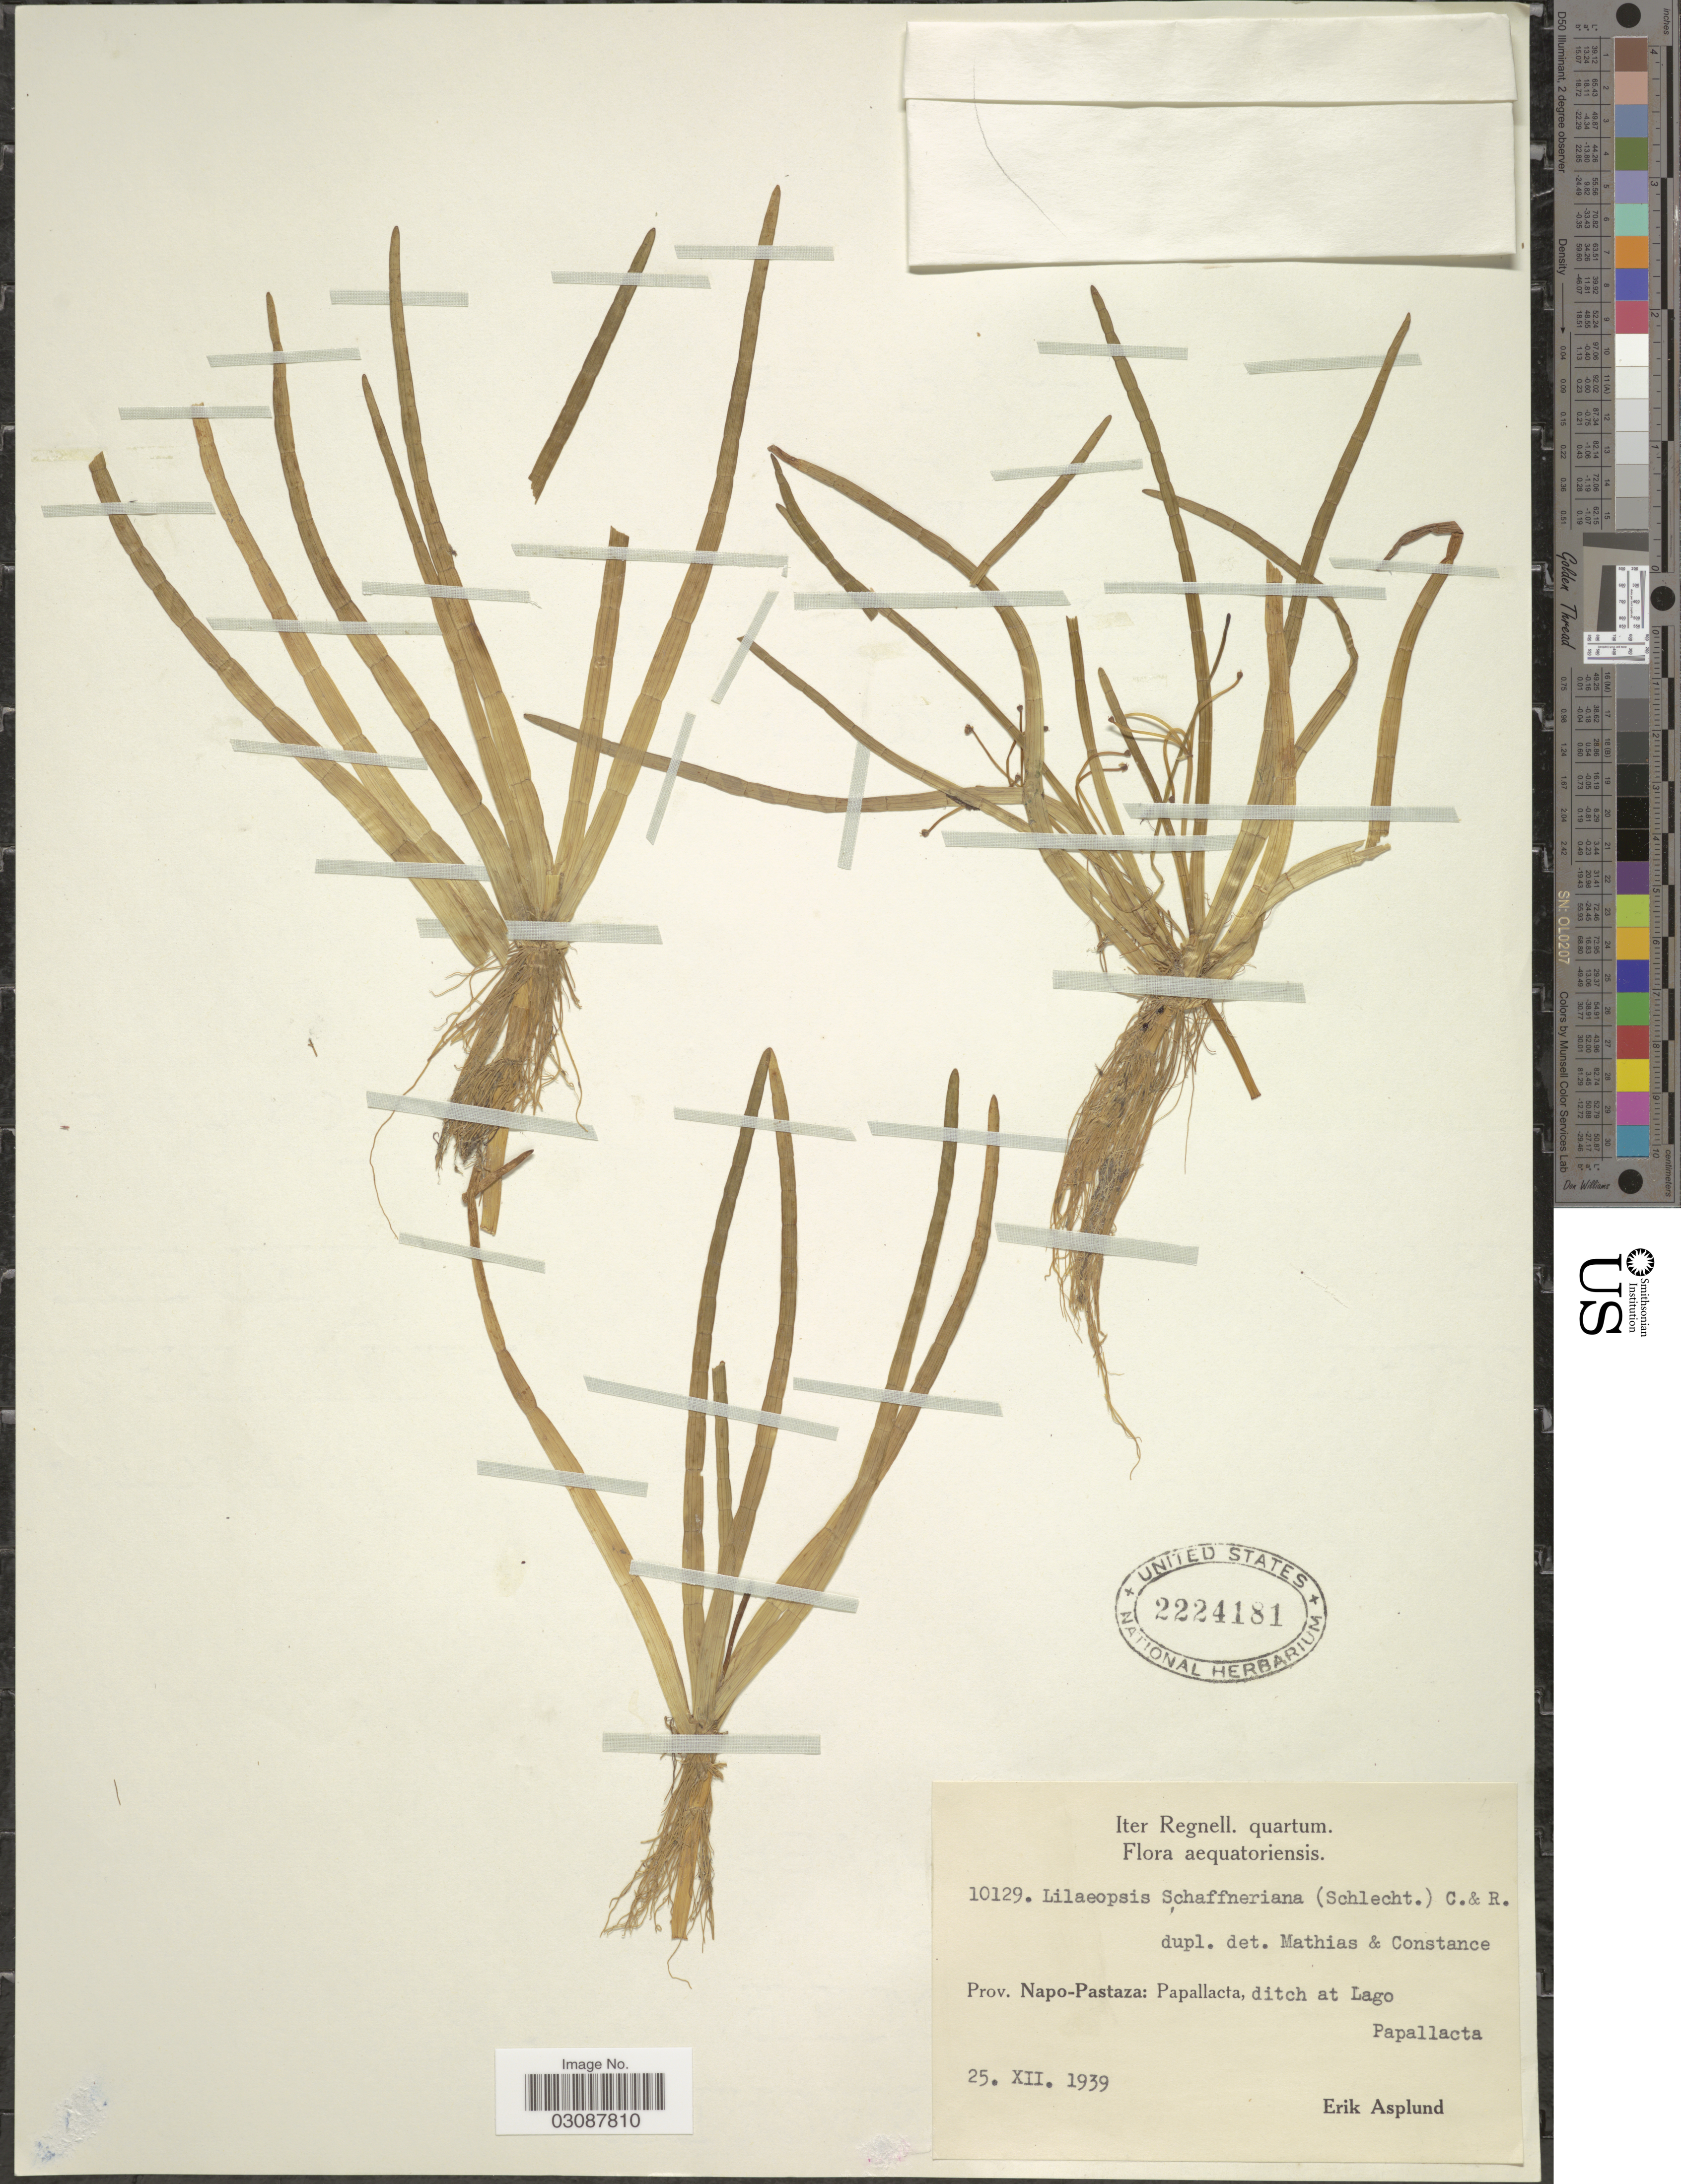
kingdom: Plantae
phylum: Tracheophyta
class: Magnoliopsida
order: Apiales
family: Apiaceae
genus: Lilaeopsis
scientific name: Lilaeopsis schaffneriana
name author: (Schltdl.) J.M. Coult. & Rose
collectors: E. Asplund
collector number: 10129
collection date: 1939-12-25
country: Ecuador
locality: Prov. Napo-Pastaza: Papallacta, ditch at Lago, Papallacta.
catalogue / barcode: US 2224181